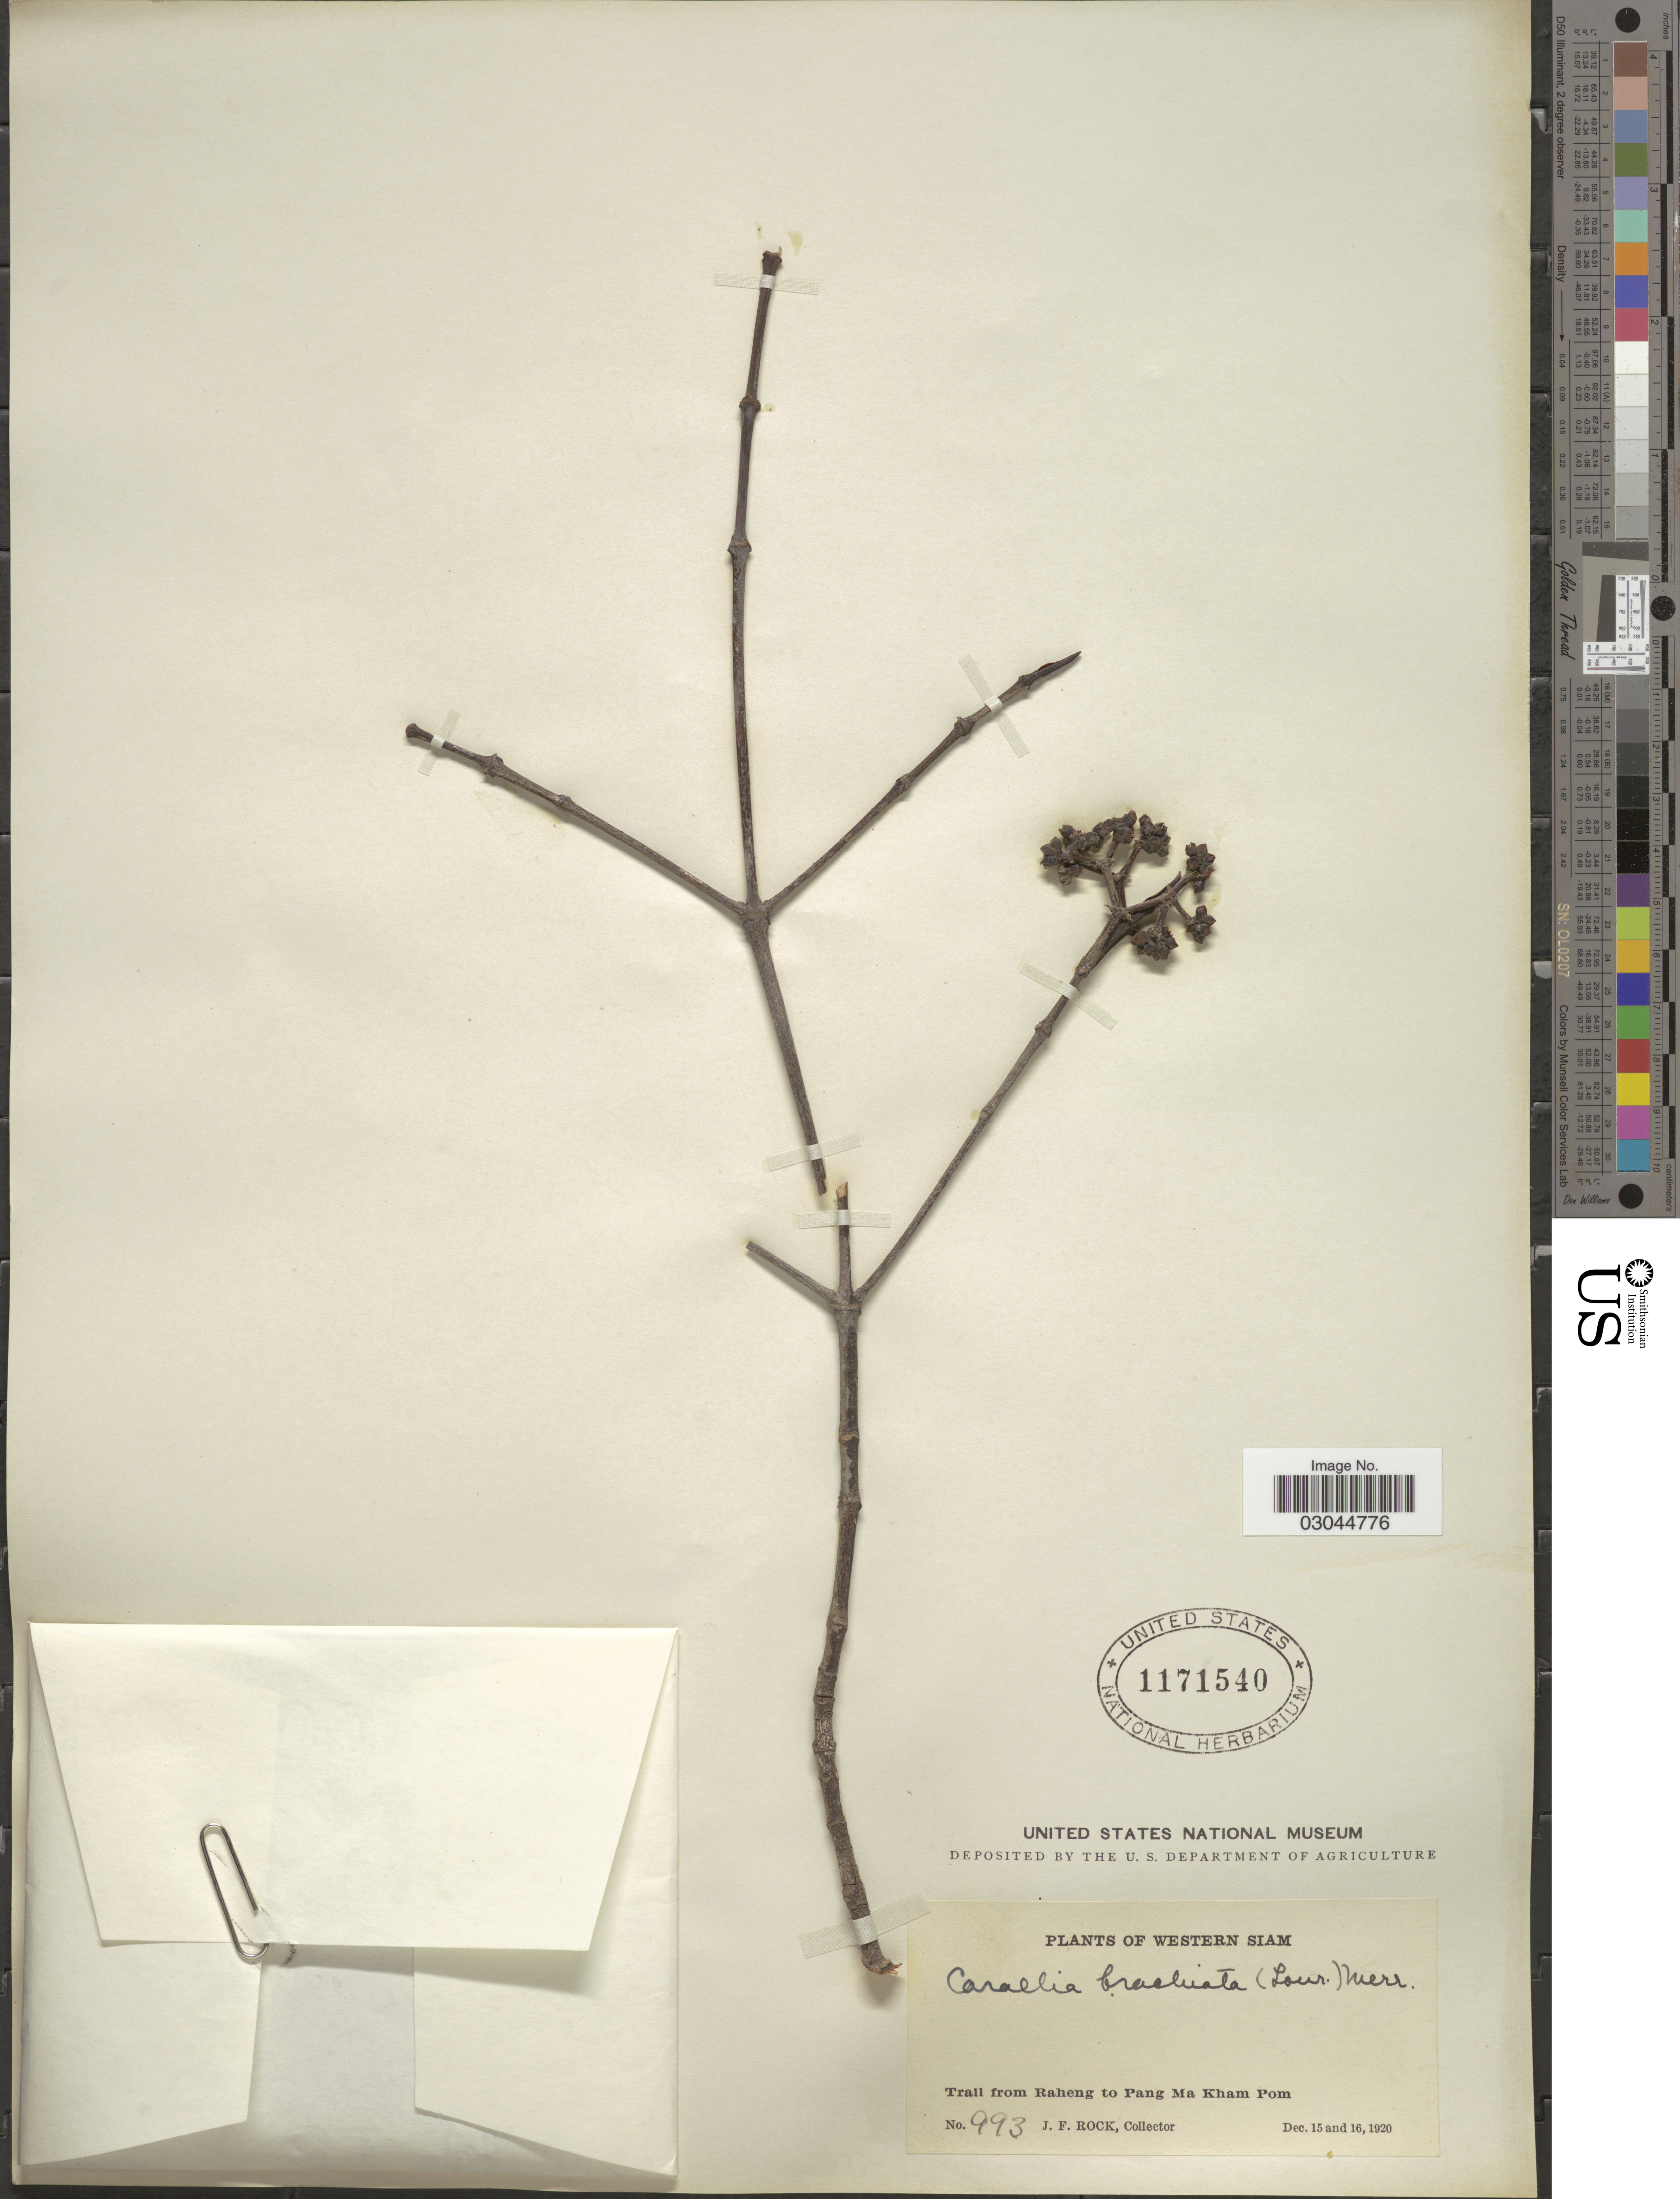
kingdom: Plantae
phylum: Tracheophyta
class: Magnoliopsida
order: Malpighiales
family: Rhizophoraceae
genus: Carallia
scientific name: Carallia brachiata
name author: (Lour.) Merr.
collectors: J. Rock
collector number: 993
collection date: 1920-12-15/1920-12-16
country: Thailand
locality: Western Siam. Trail from Raheng to Pang Ma Kham Pom.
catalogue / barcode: US 1171540